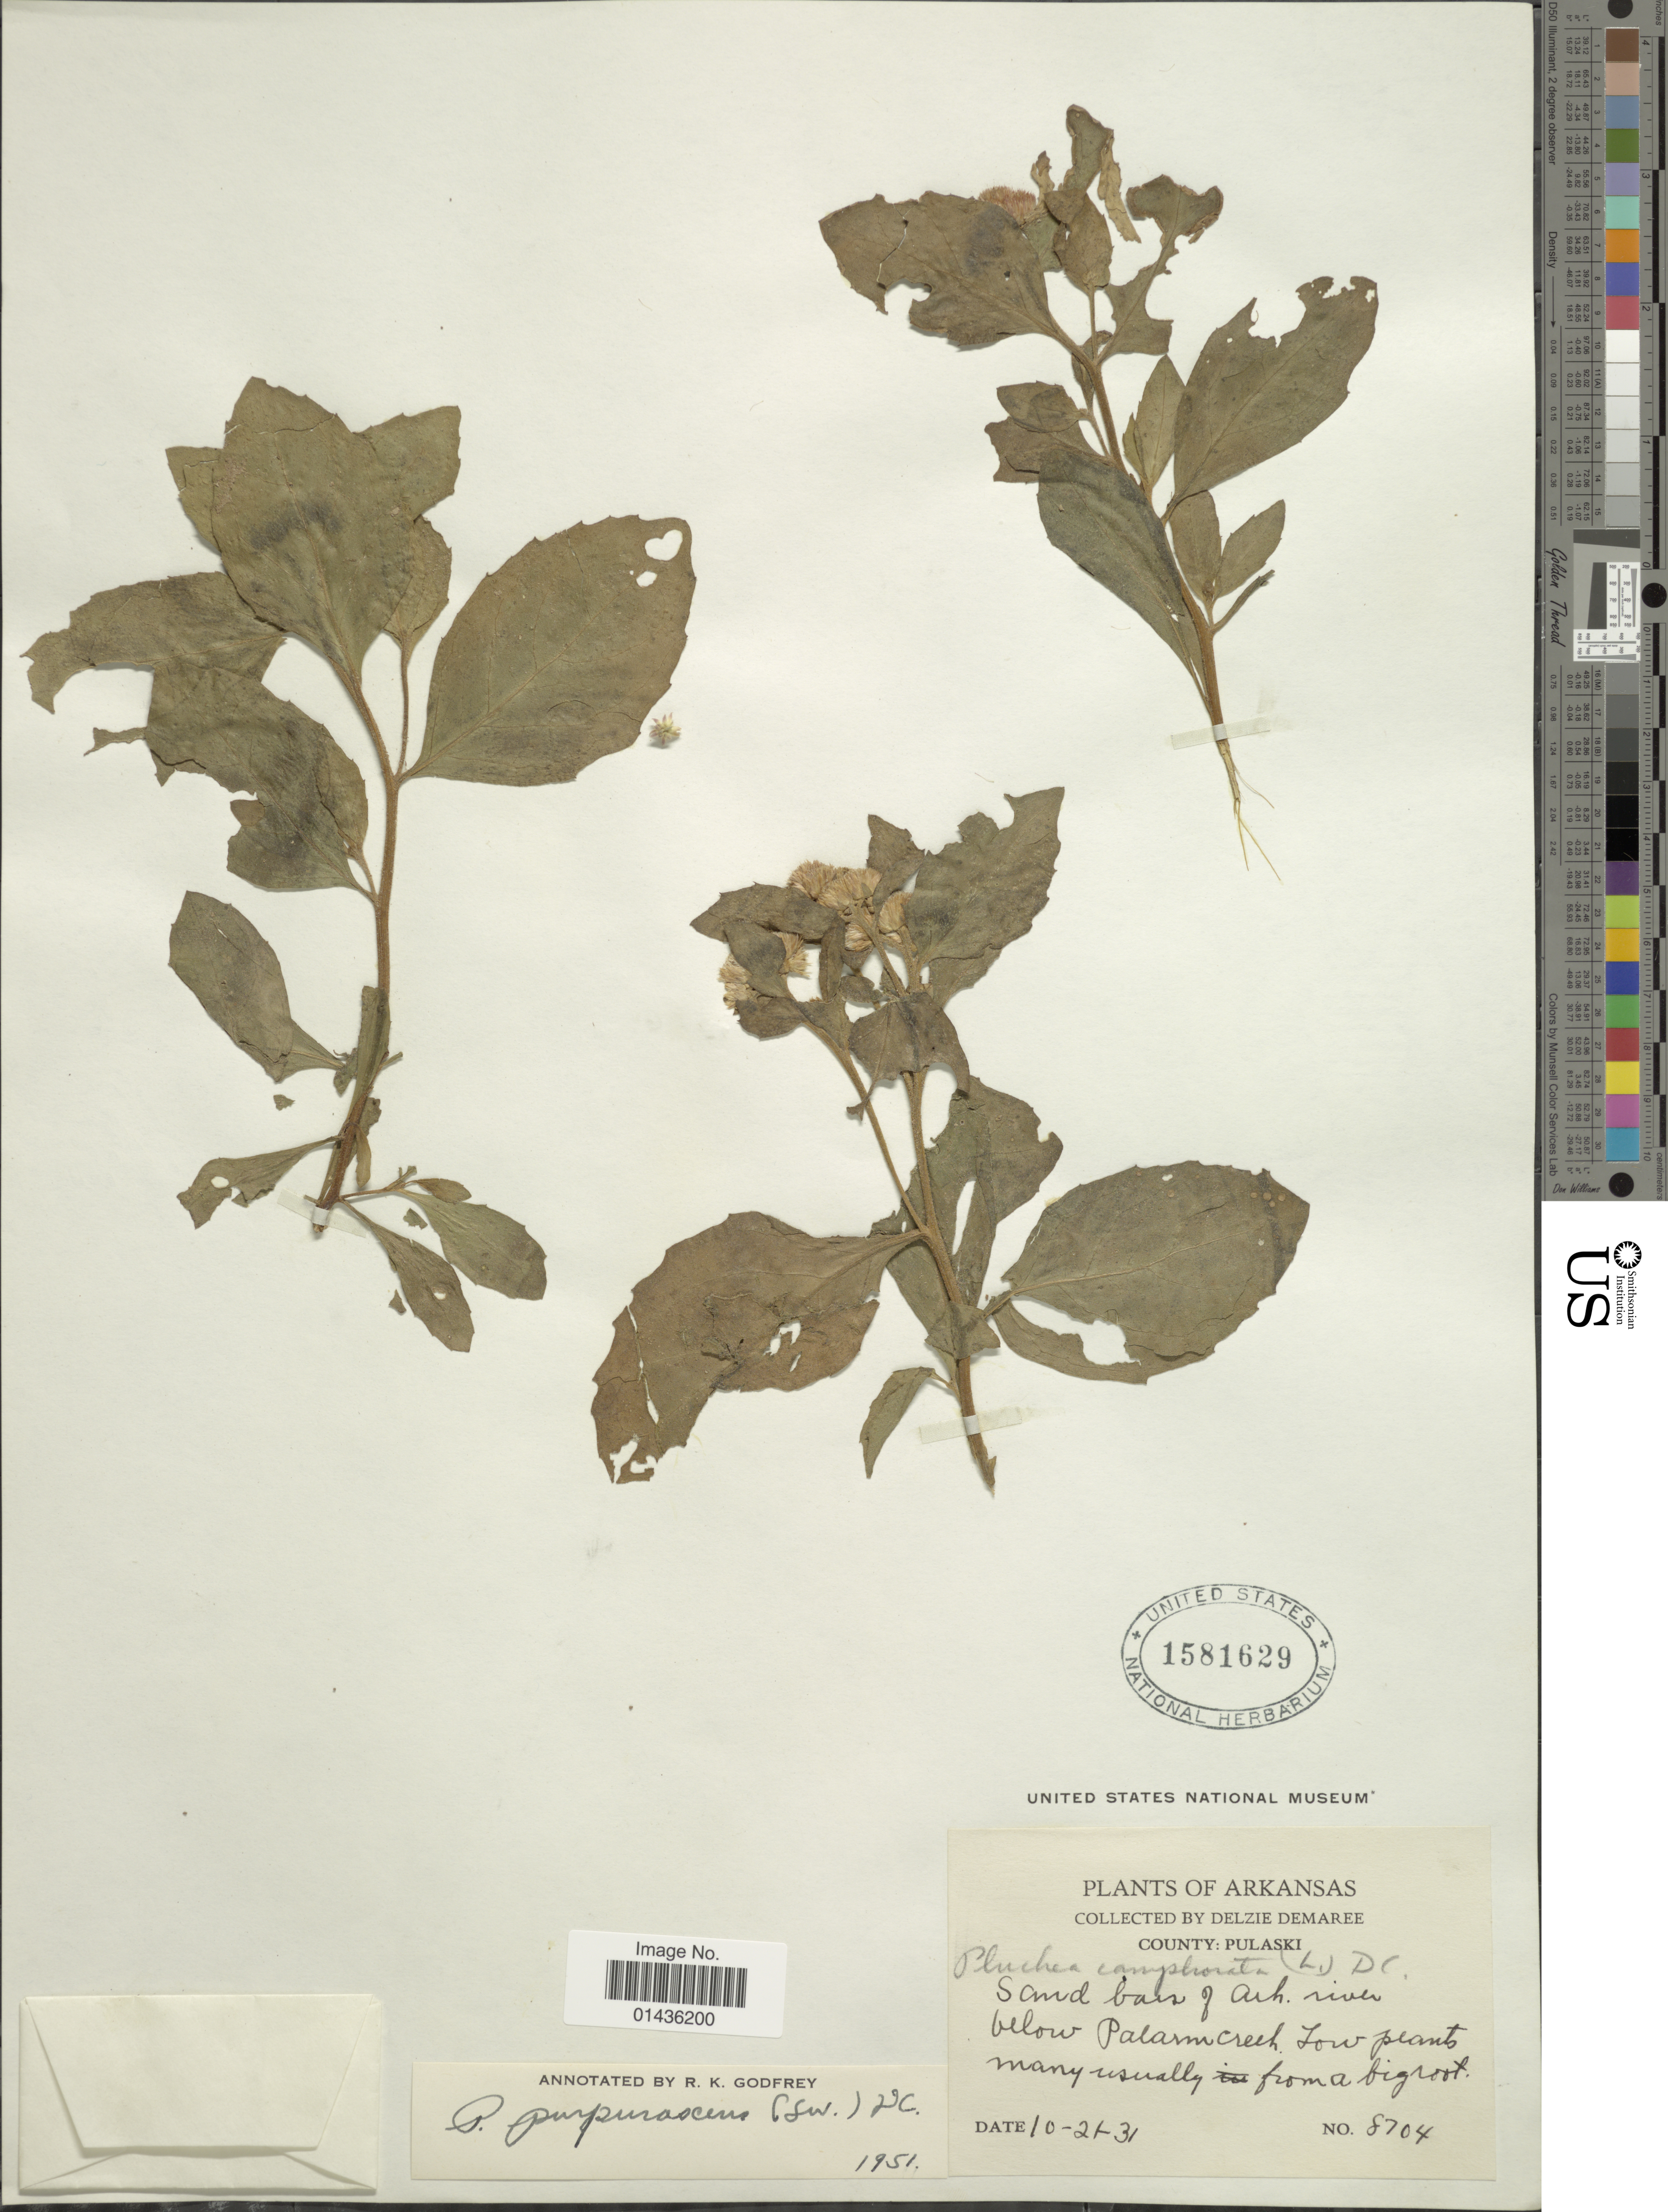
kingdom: Plantae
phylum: Tracheophyta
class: Magnoliopsida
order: Asterales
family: Asteraceae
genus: Pluchea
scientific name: Pluchea odorata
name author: (L.) Cass.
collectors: D. Demaree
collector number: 8704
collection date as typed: Transcribed d/m/y: 21/10/31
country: United States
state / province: Arkansas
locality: County Pulaski, below Palarm Creek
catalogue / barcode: US 1581629